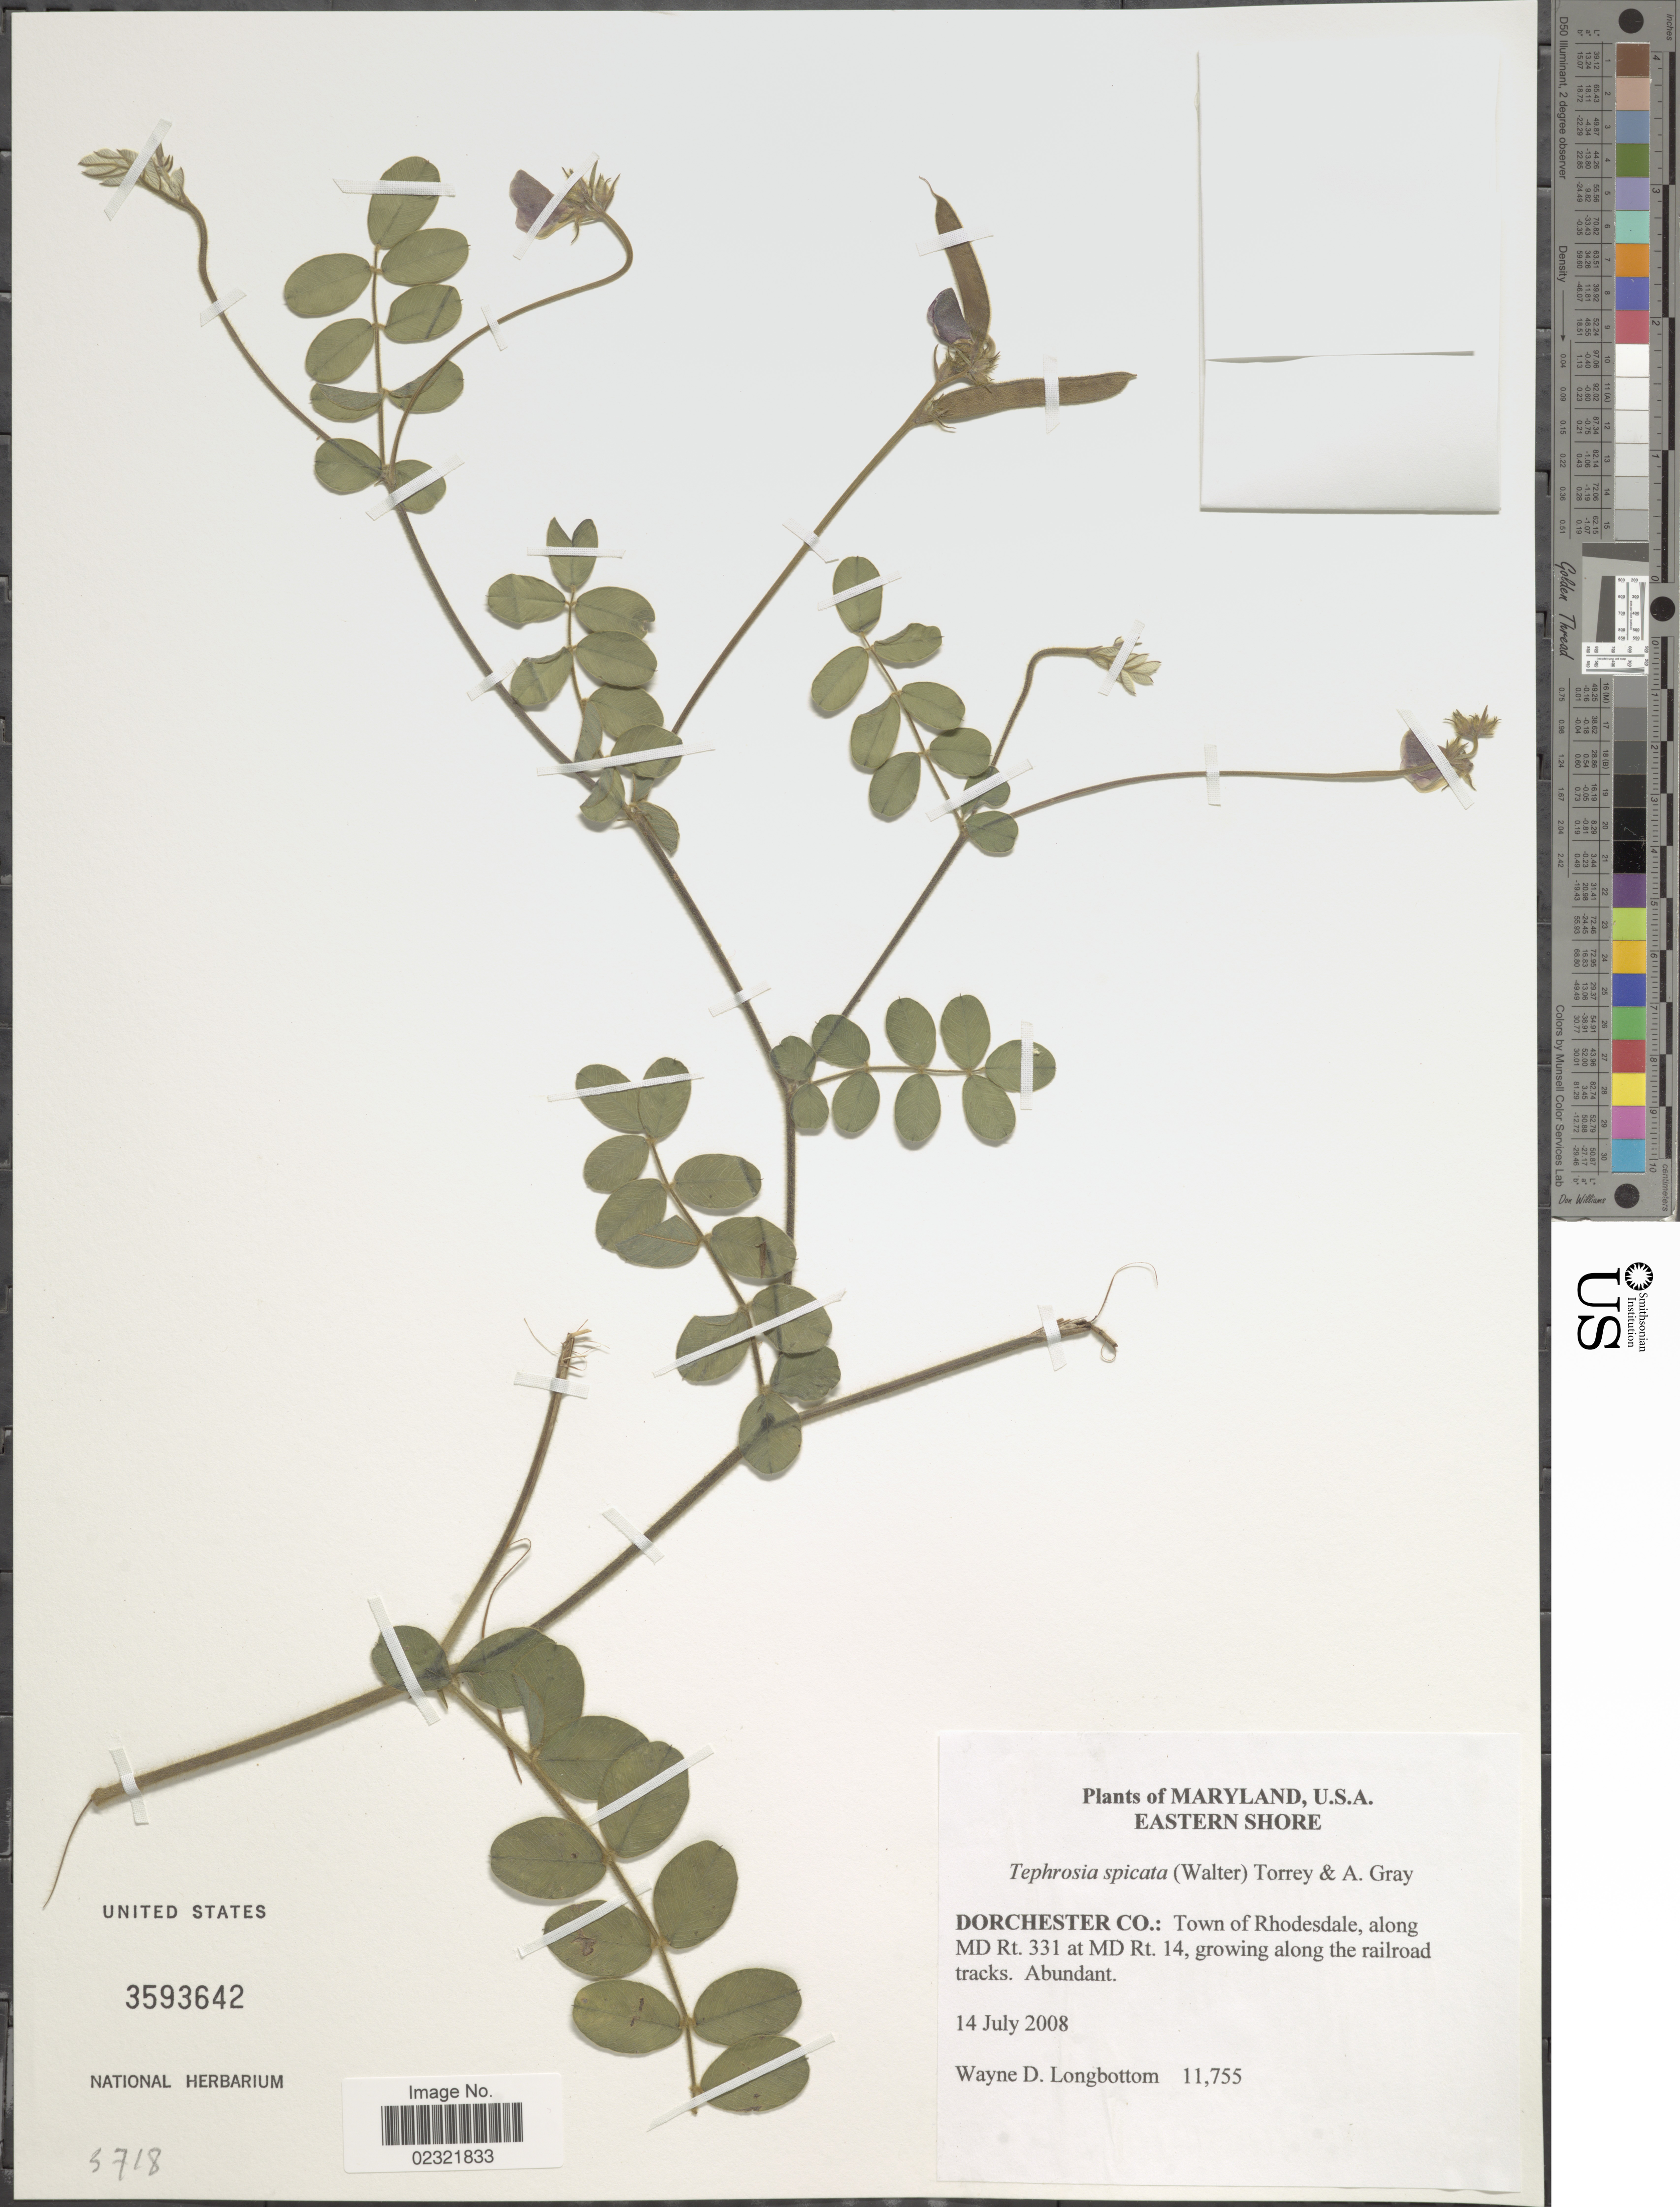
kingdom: Plantae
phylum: Tracheophyta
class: Magnoliopsida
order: Fabales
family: Fabaceae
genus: Tephrosia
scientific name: Tephrosia spicata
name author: (Walter) Torr. & A. Gray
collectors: W. D. Longbottom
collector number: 11755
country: United States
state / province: Maryland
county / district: Dorchester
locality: Easternn Shore, Dorchester Co: Town of Rhodesdale, along MD Rt. 331 at MD Rt. 14, growing along the railroad tracks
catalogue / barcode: US 3593642